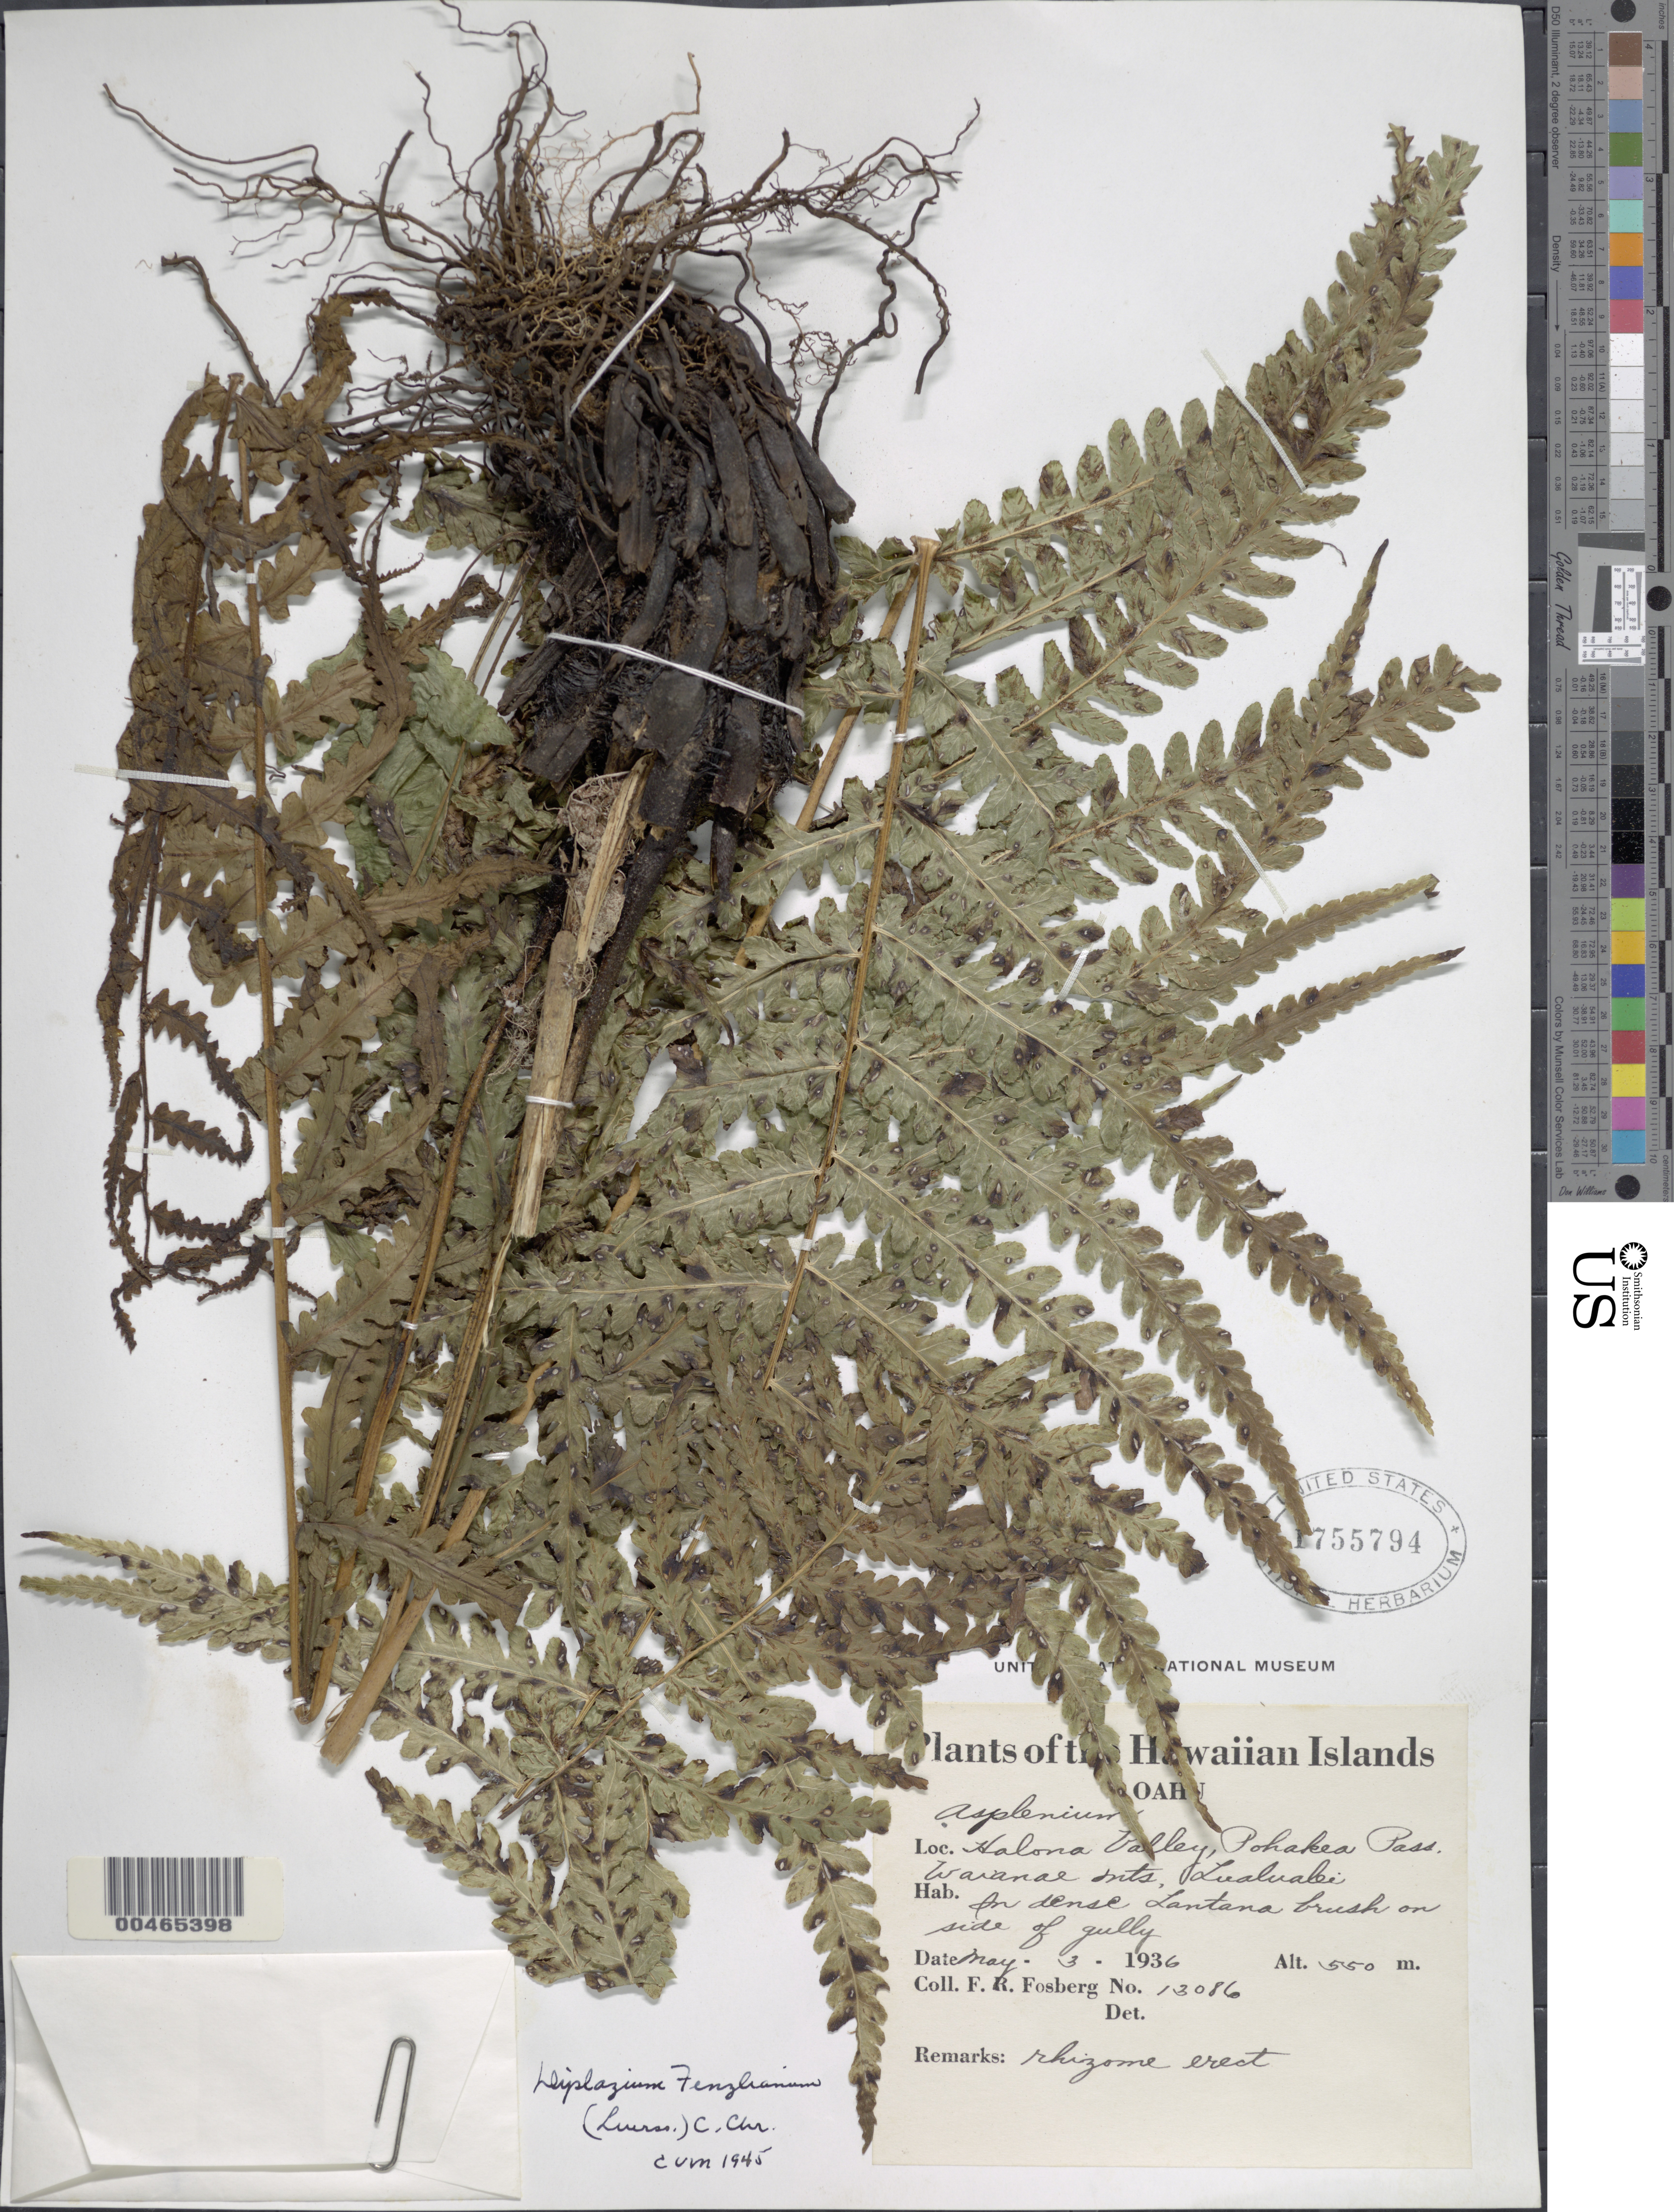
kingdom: Plantae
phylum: Tracheophyta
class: Polypodiopsida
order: Polypodiales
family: Athyriaceae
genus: Deparia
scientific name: Deparia fenzliana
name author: (Luerss.) M. Kato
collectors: F. R. Fosberg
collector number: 13086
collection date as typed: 3 May 1936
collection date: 1936-05-03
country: United States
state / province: Hawaii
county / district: Honolulu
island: Oahu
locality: Halona Valley, Pohakea Pass, Waianae Mountains, Lualualei, Oahu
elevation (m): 550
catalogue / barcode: US 1755794